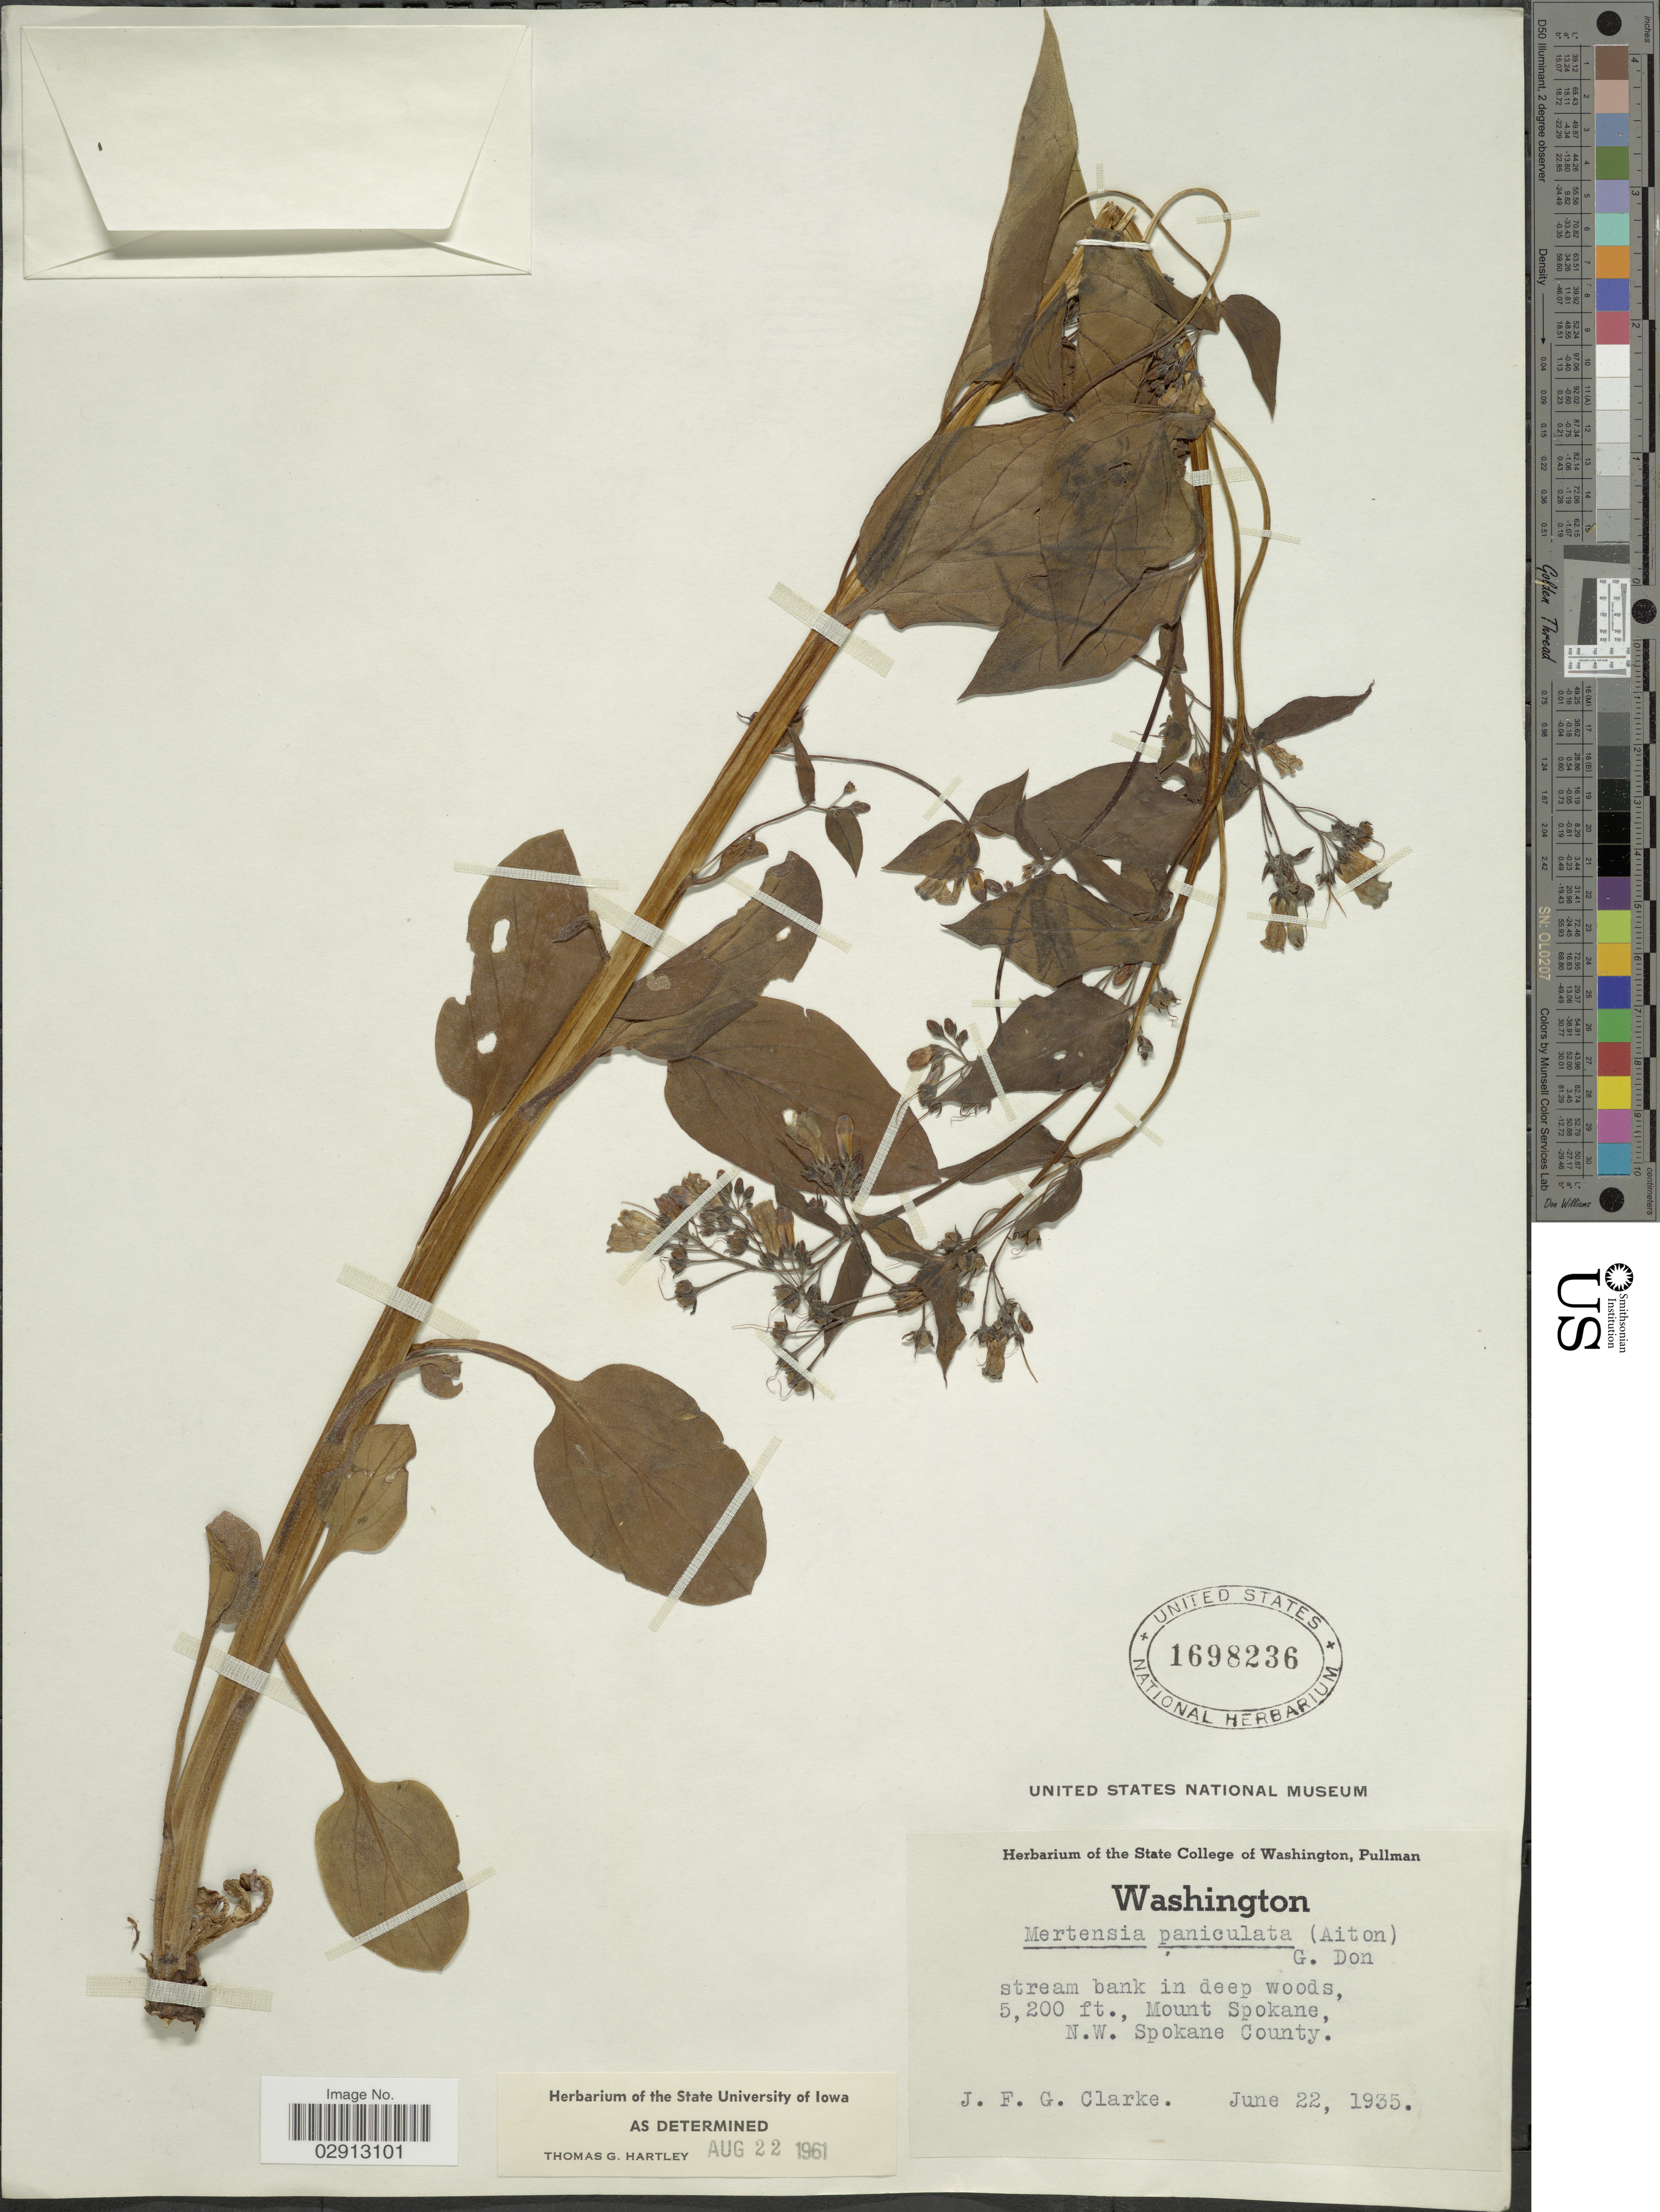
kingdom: Plantae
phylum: Tracheophyta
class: Magnoliopsida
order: Boraginales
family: Boraginaceae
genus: Mertensia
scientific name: Mertensia paniculata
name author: (Aiton) G. Don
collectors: J. F. Clarke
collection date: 1935-06-22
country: United States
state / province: Washington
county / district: Spokane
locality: Mount Spokane, N. W. Spokane County.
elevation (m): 1585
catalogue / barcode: US 1698236